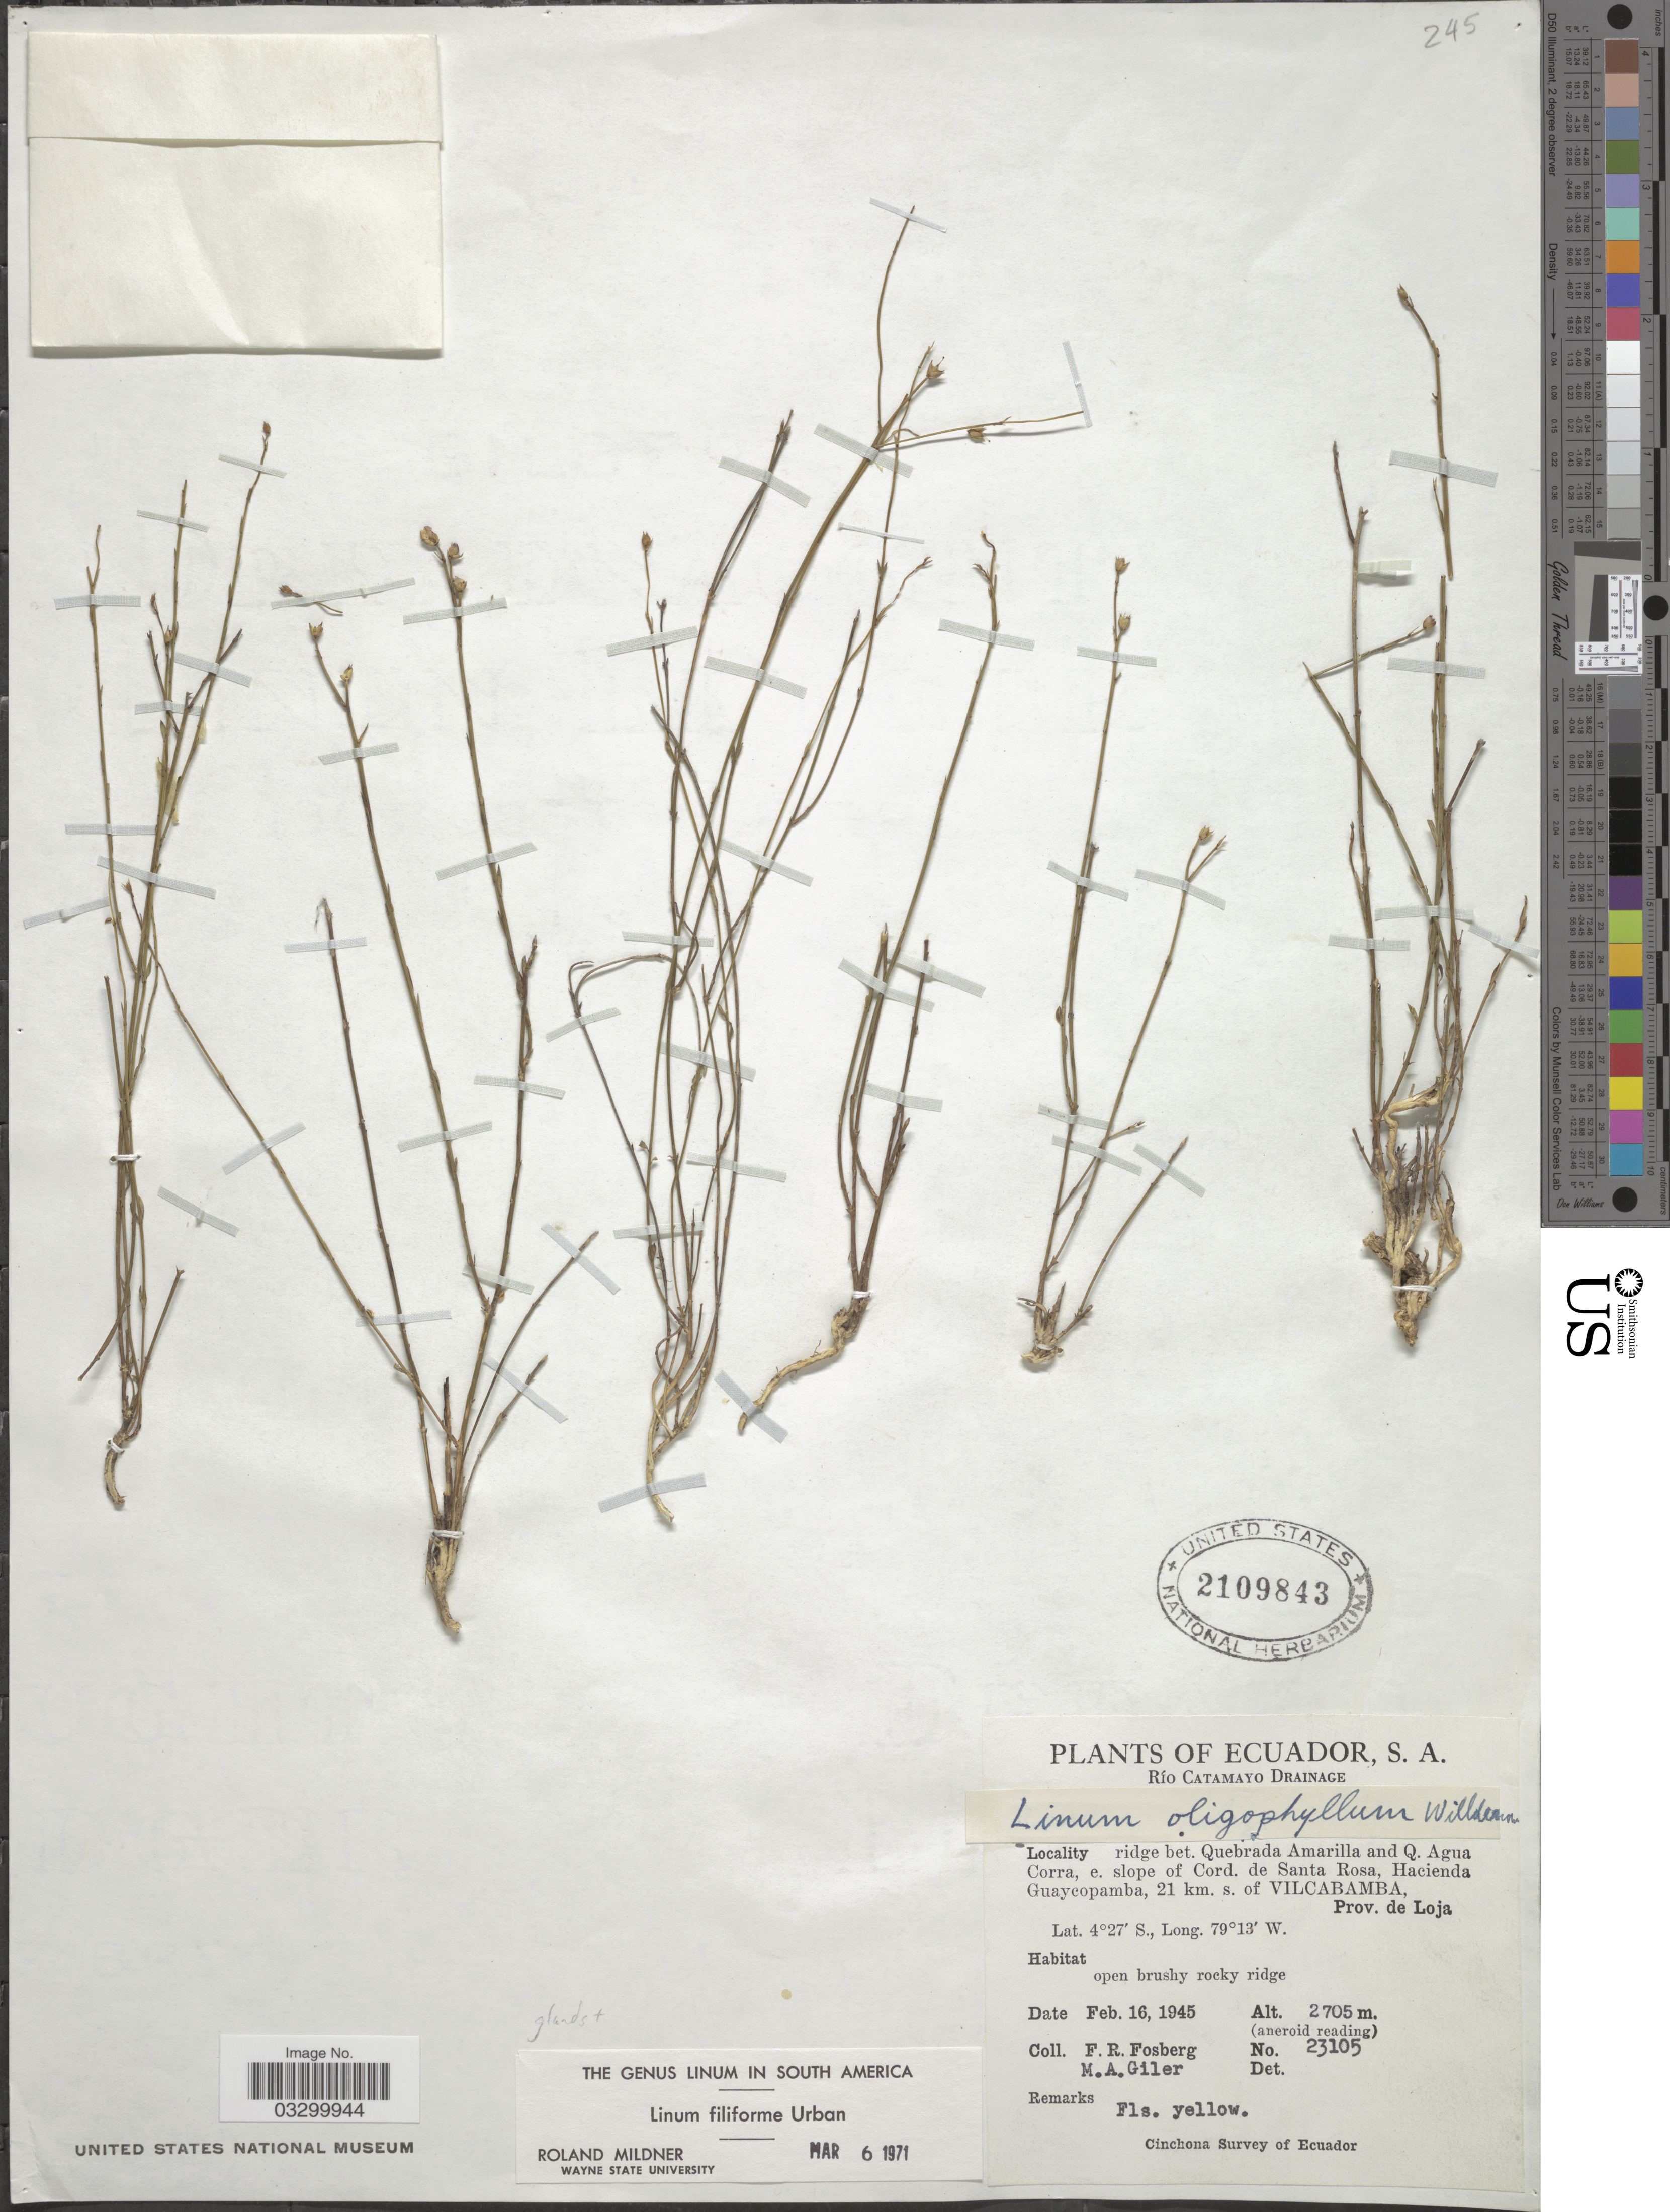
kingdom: Plantae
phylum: Tracheophyta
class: Magnoliopsida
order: Malpighiales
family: Linaceae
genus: Linum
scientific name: Linum filiforme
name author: Urb.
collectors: F. R. Fosberg & M. Giler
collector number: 23105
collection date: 1945-02-16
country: Ecuador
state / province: Loja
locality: Río Catamayo Drainage. Ridge bet. Quebrada Amarilla and Q. Agua Corra, e. slope of Cord. de Santa Rosa, Hacienda Guaycopamba, 21 km. s. of Vilcabamba, Prov. de Loja.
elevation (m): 2705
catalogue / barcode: US 2109843